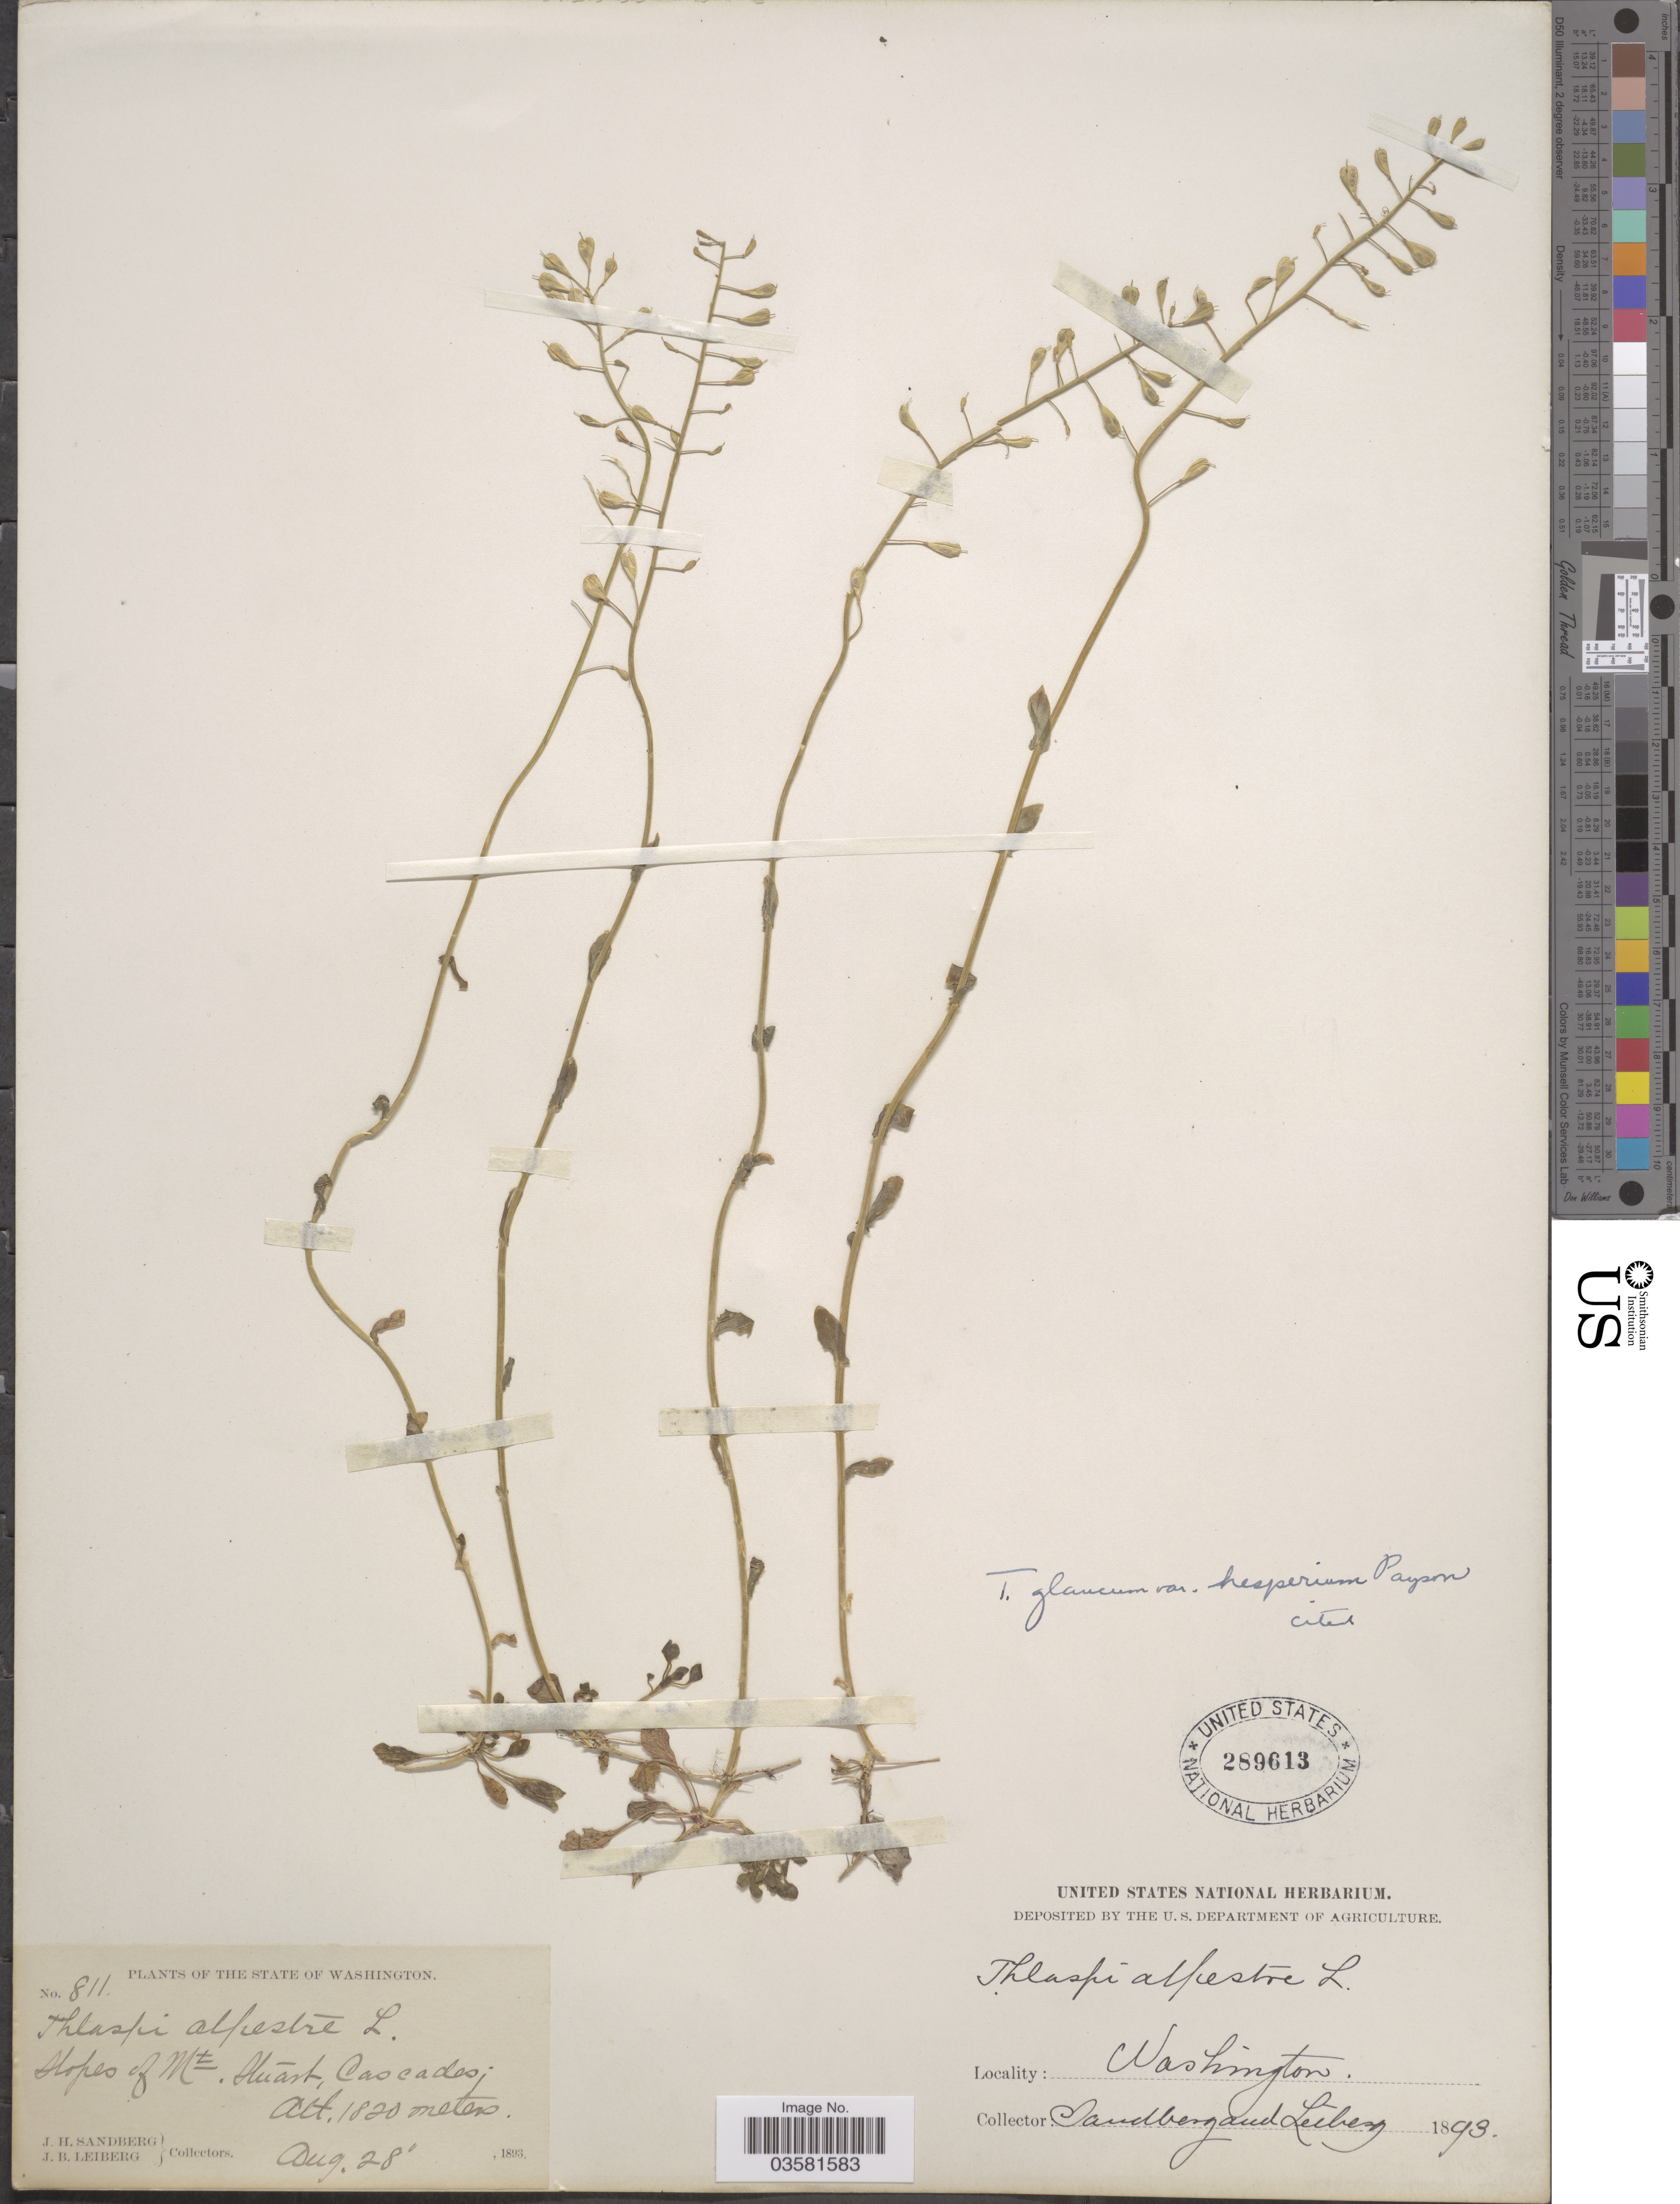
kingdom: Plantae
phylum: Tracheophyta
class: Magnoliopsida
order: Brassicales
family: Brassicaceae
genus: Thlaspi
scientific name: Thlaspi fendleri var. glaucum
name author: (A. Nelson) C.L. Hitchc.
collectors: J. H. Sandberg & J. B. Leiberg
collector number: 811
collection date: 1893-08-28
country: United States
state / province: Washington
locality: Slopes of Mt. Stuart, Cascades.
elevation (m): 1820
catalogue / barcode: US 289613